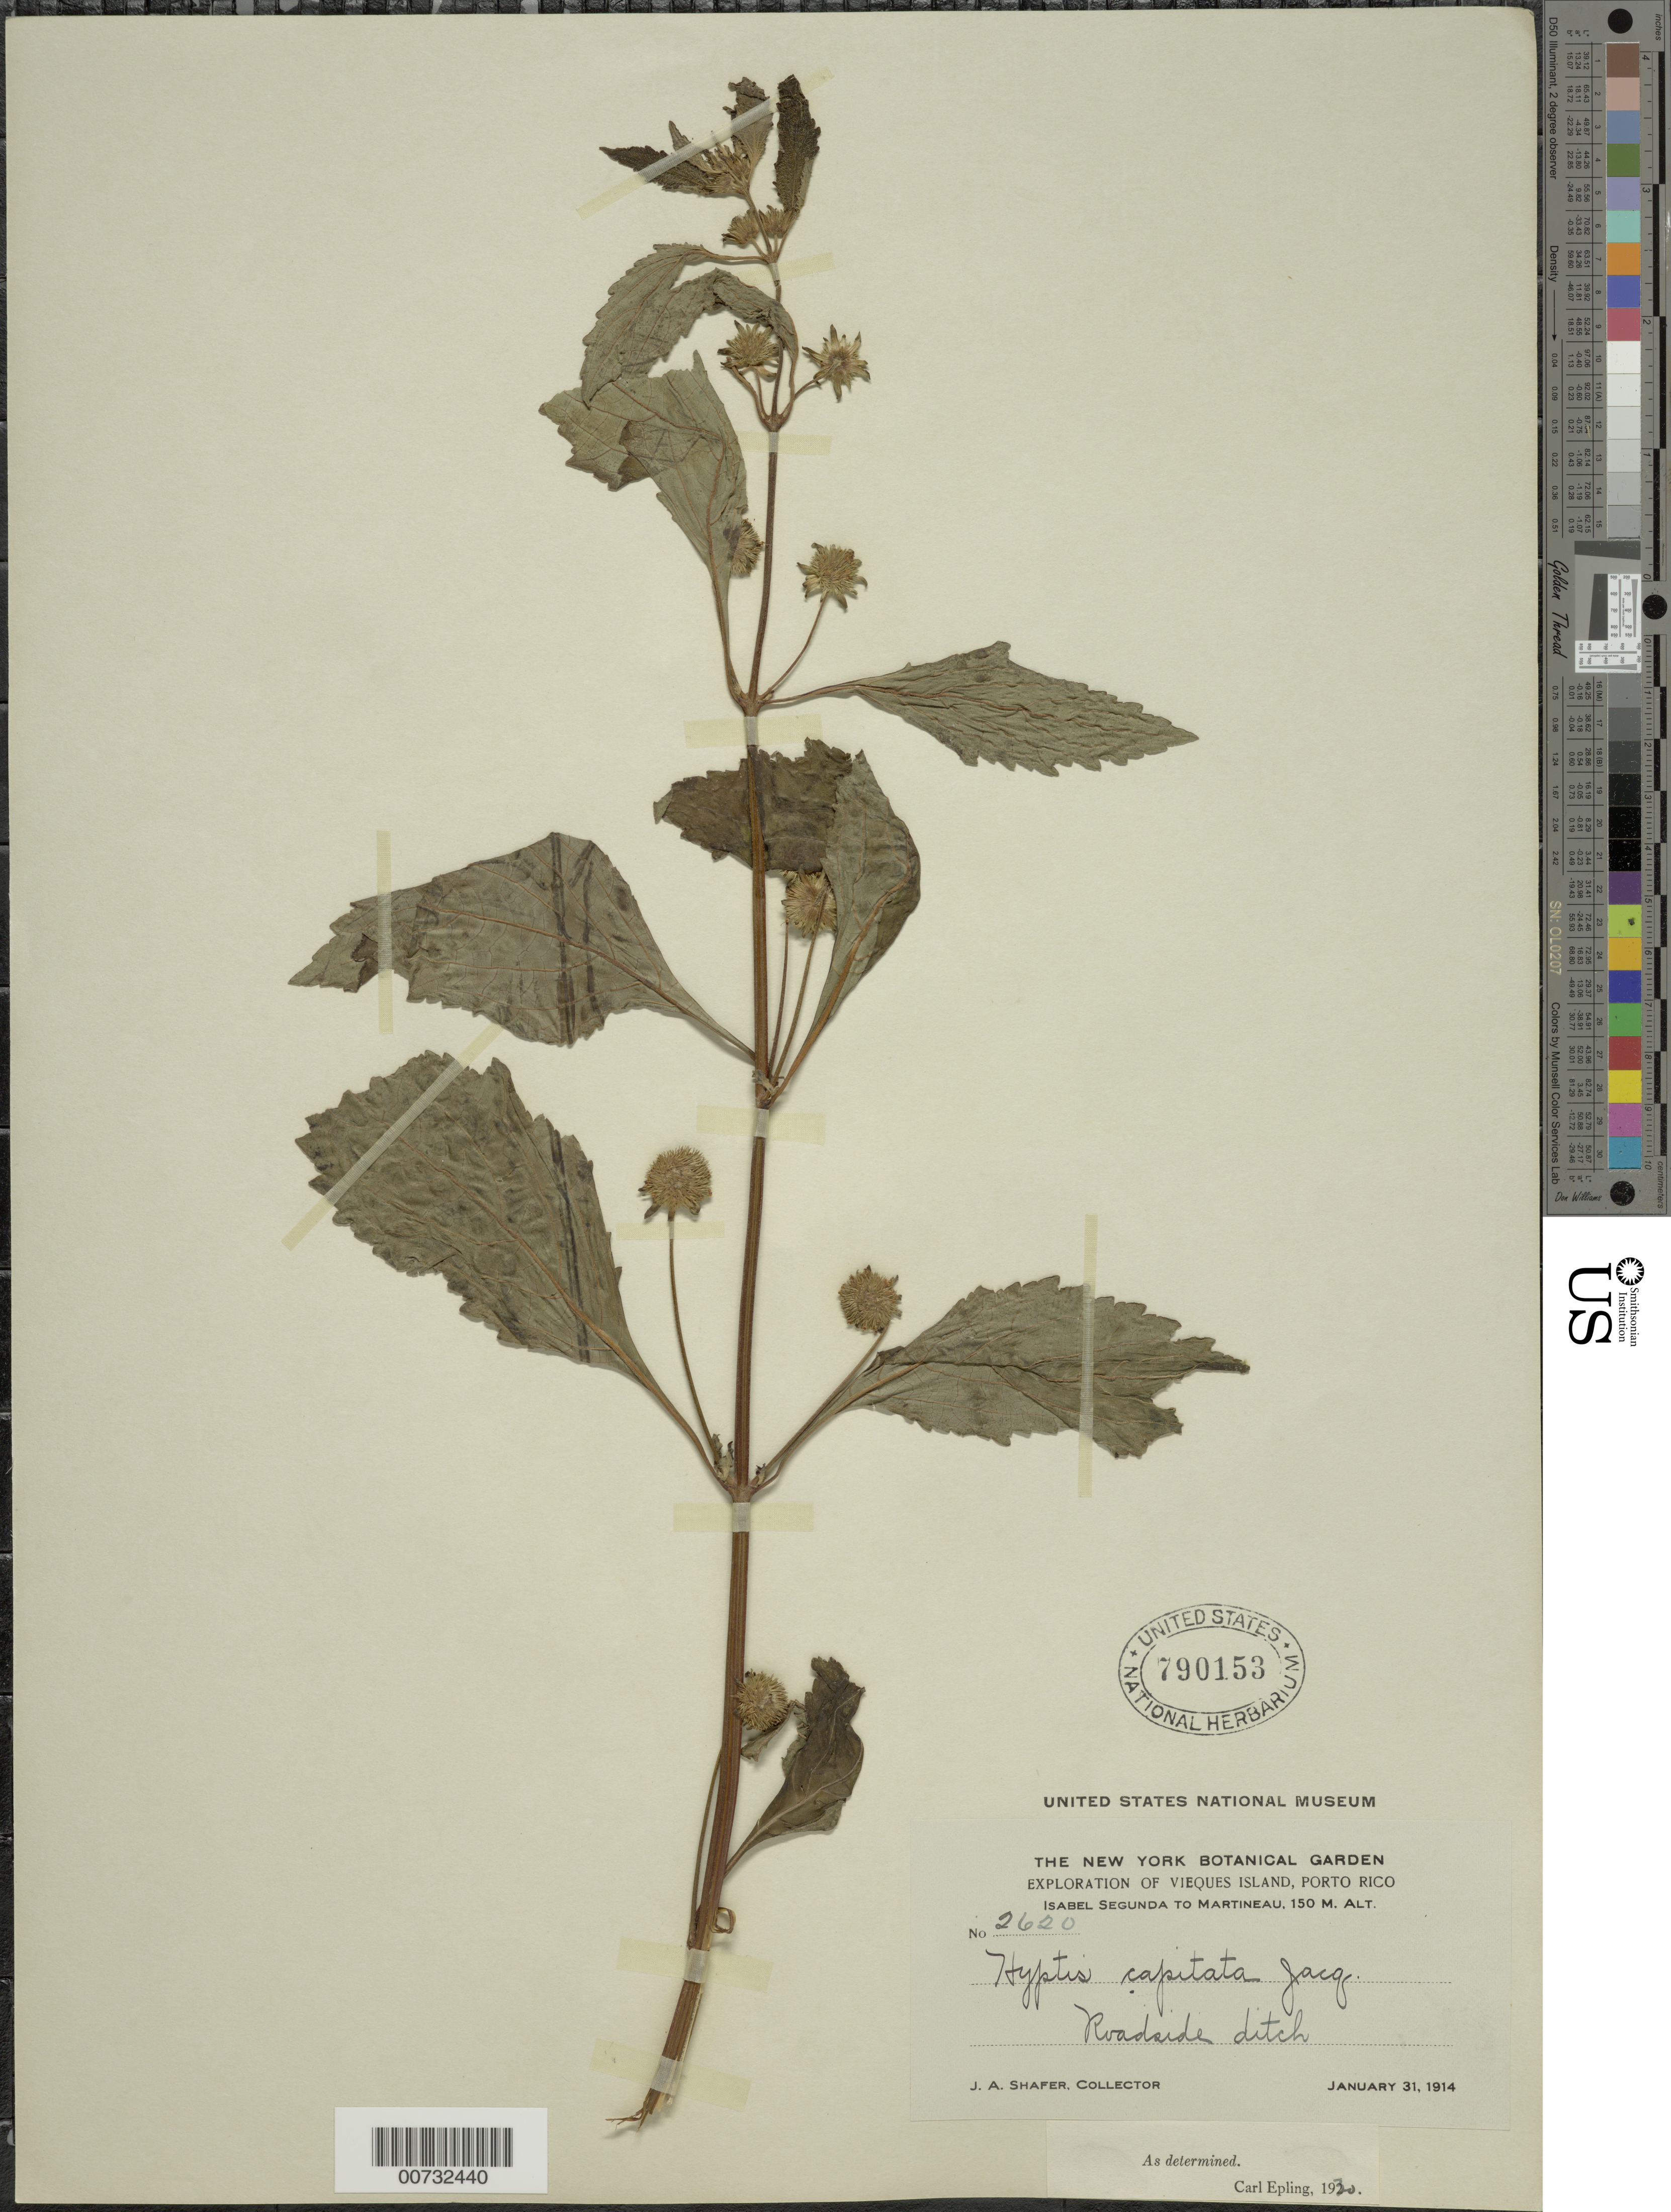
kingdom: Plantae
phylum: Tracheophyta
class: Magnoliopsida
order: Lamiales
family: Lamiaceae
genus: Hyptis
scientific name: Hyptis capitata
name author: Jacq.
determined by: Epling, C. C.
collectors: J. A. Shafer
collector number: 2620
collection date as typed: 31 Jan 1914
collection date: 1914-01-31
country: Puerto Rico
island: Vieques I.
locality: Isabel Segunda to Martineau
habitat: Roadside ditch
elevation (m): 150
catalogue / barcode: US 790153